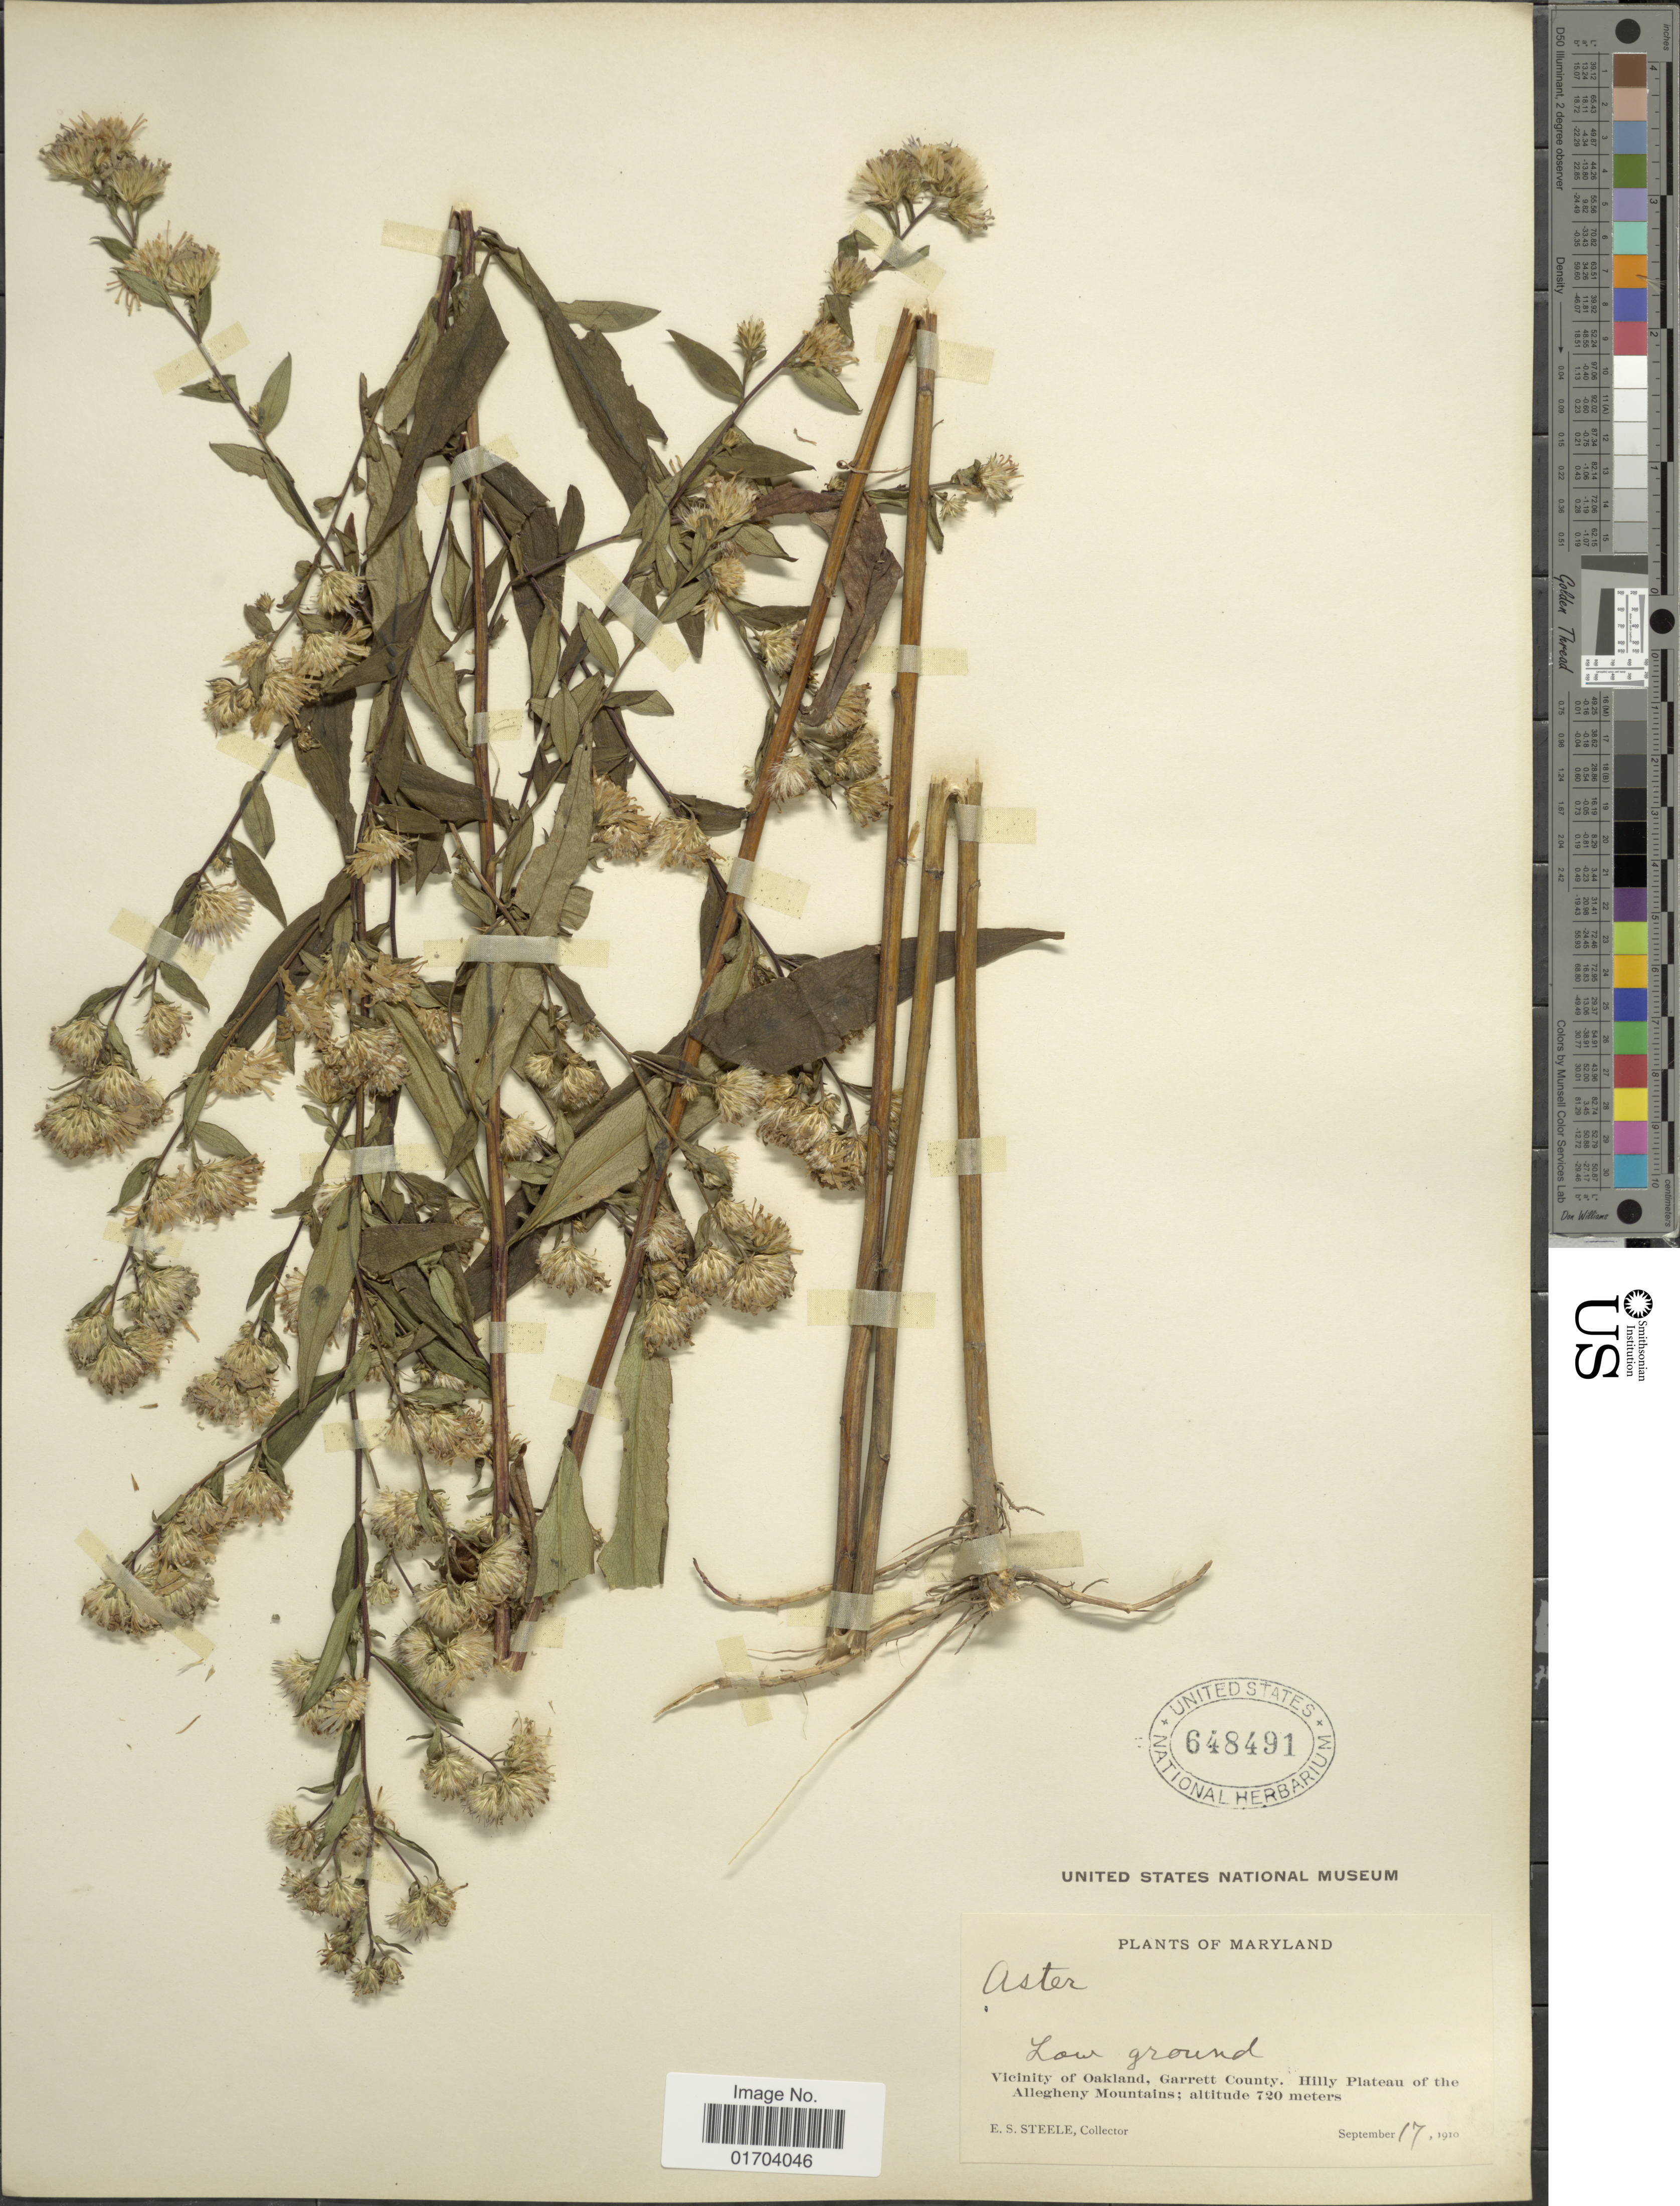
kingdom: Plantae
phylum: Tracheophyta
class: Magnoliopsida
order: Asterales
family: Asteraceae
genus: Aster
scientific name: Aster instabilis E.S. Steele sp. nov. ined.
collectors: E. Steele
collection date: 1920-09-17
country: United States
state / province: Maryland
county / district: Garrett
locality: Low Ground, Vicinity of Oakland, Garrett County. Hilly Plateau of the Allegheny Mountains.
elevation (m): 720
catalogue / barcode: US 648491